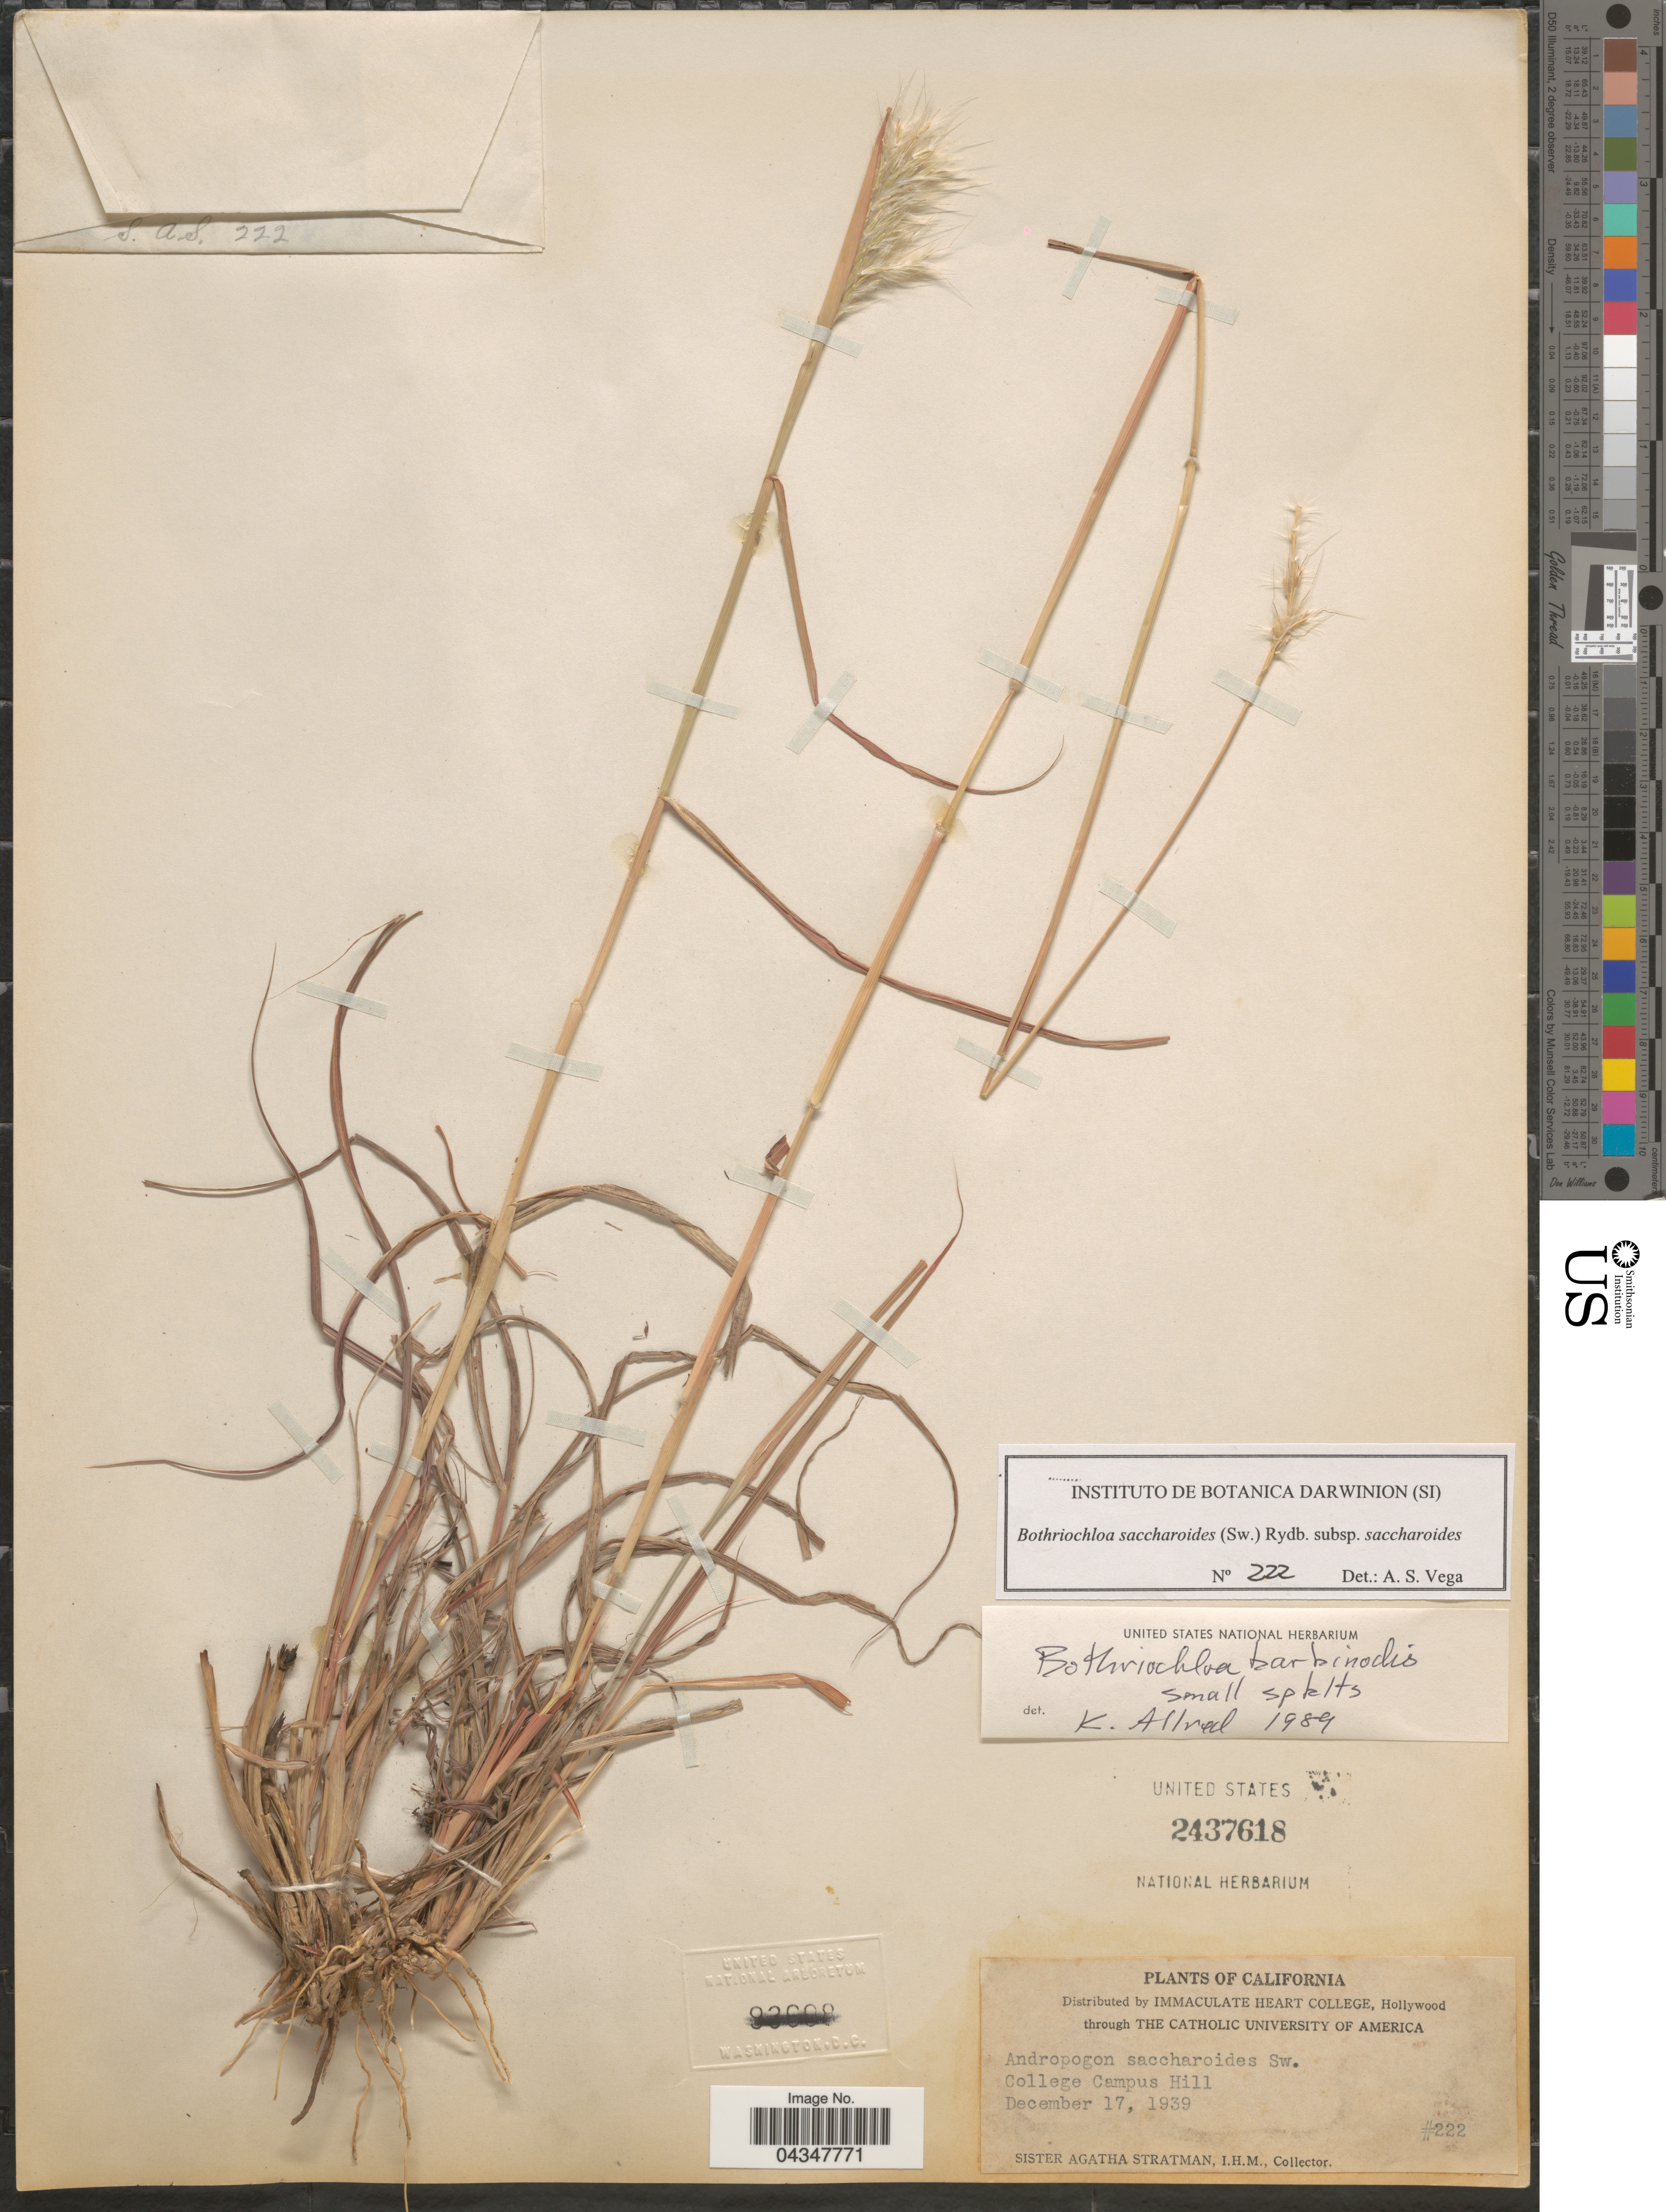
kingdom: Plantae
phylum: Tracheophyta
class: Liliopsida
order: Poales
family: Poaceae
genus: Bothriochloa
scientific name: Bothriochloa saccharoides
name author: (Sw.) Rydb.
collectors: A. Stratman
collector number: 222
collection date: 1939-12-17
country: United States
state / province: California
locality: College Campus Hill.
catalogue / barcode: US 2437618